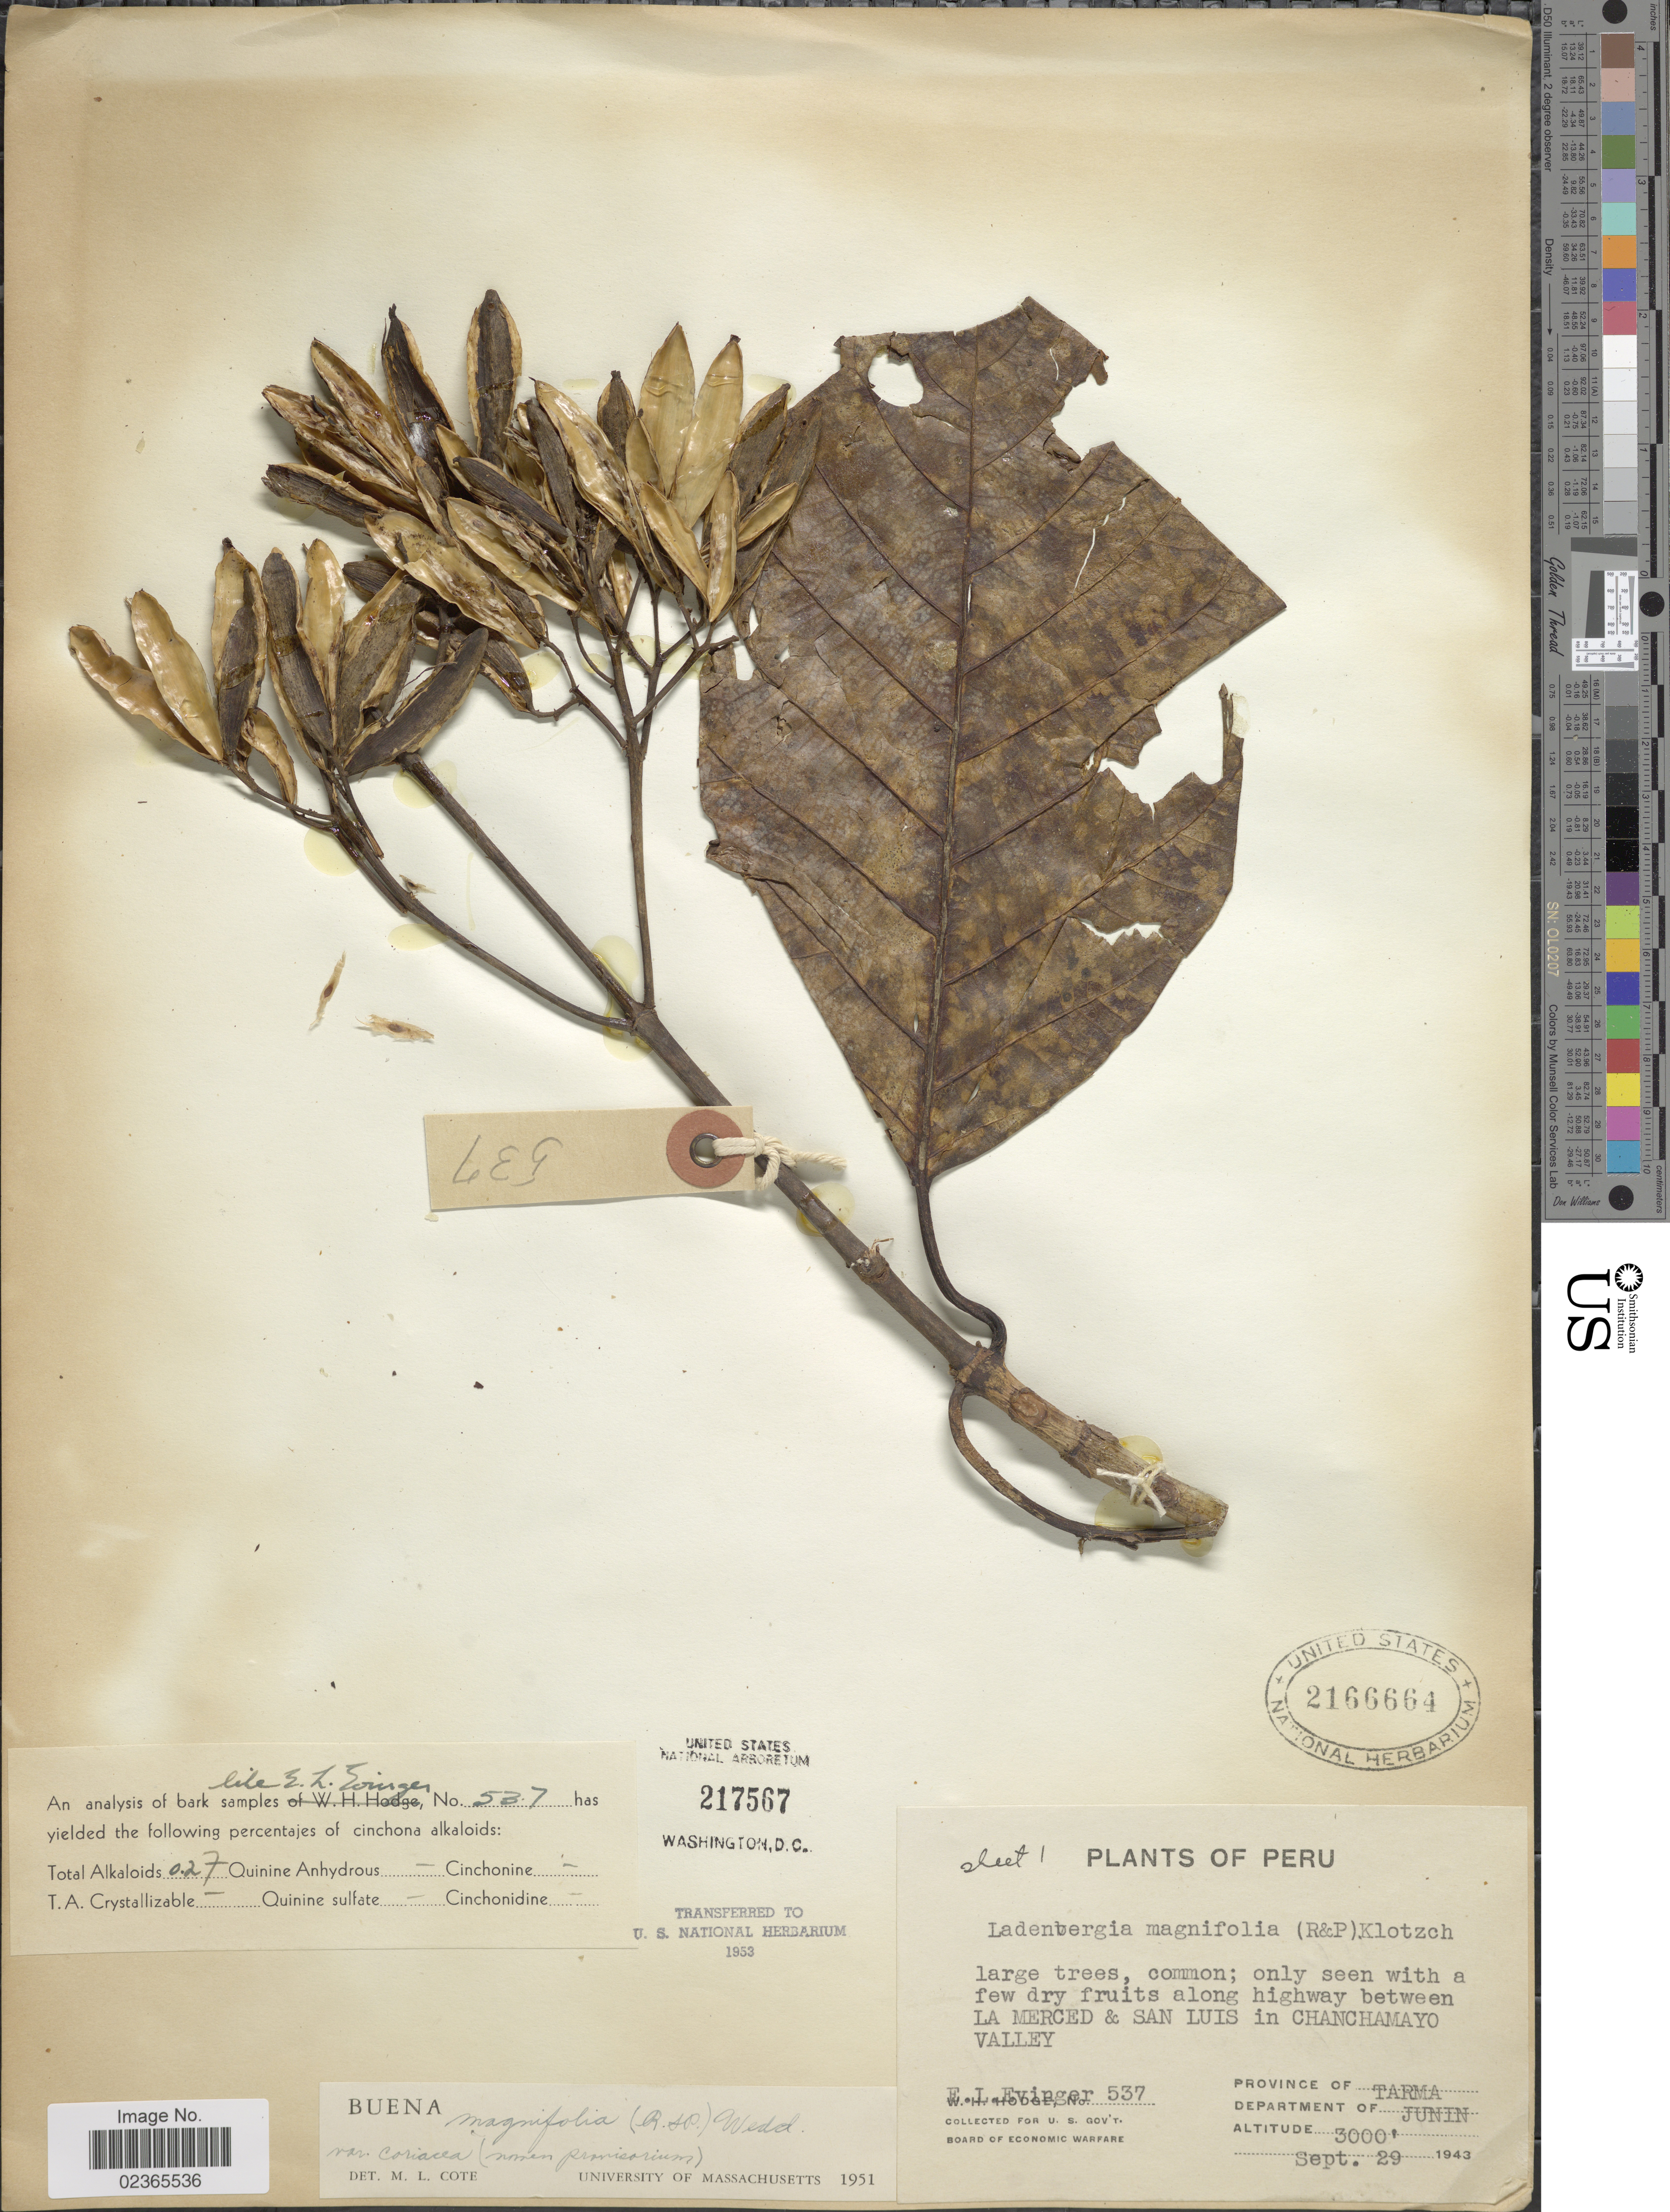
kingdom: Plantae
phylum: Tracheophyta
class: Magnoliopsida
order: Gentianales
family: Rubiaceae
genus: Ladenbergia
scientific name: Ladenbergia oblongifolia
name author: (Mutis) L. Andersson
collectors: E. Evinger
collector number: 537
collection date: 1943-09-29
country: Peru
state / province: Junín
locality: Along highway between La Merced and San Luis in Chanchamayo Valley, Province of Tarma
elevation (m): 914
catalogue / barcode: US 2166664